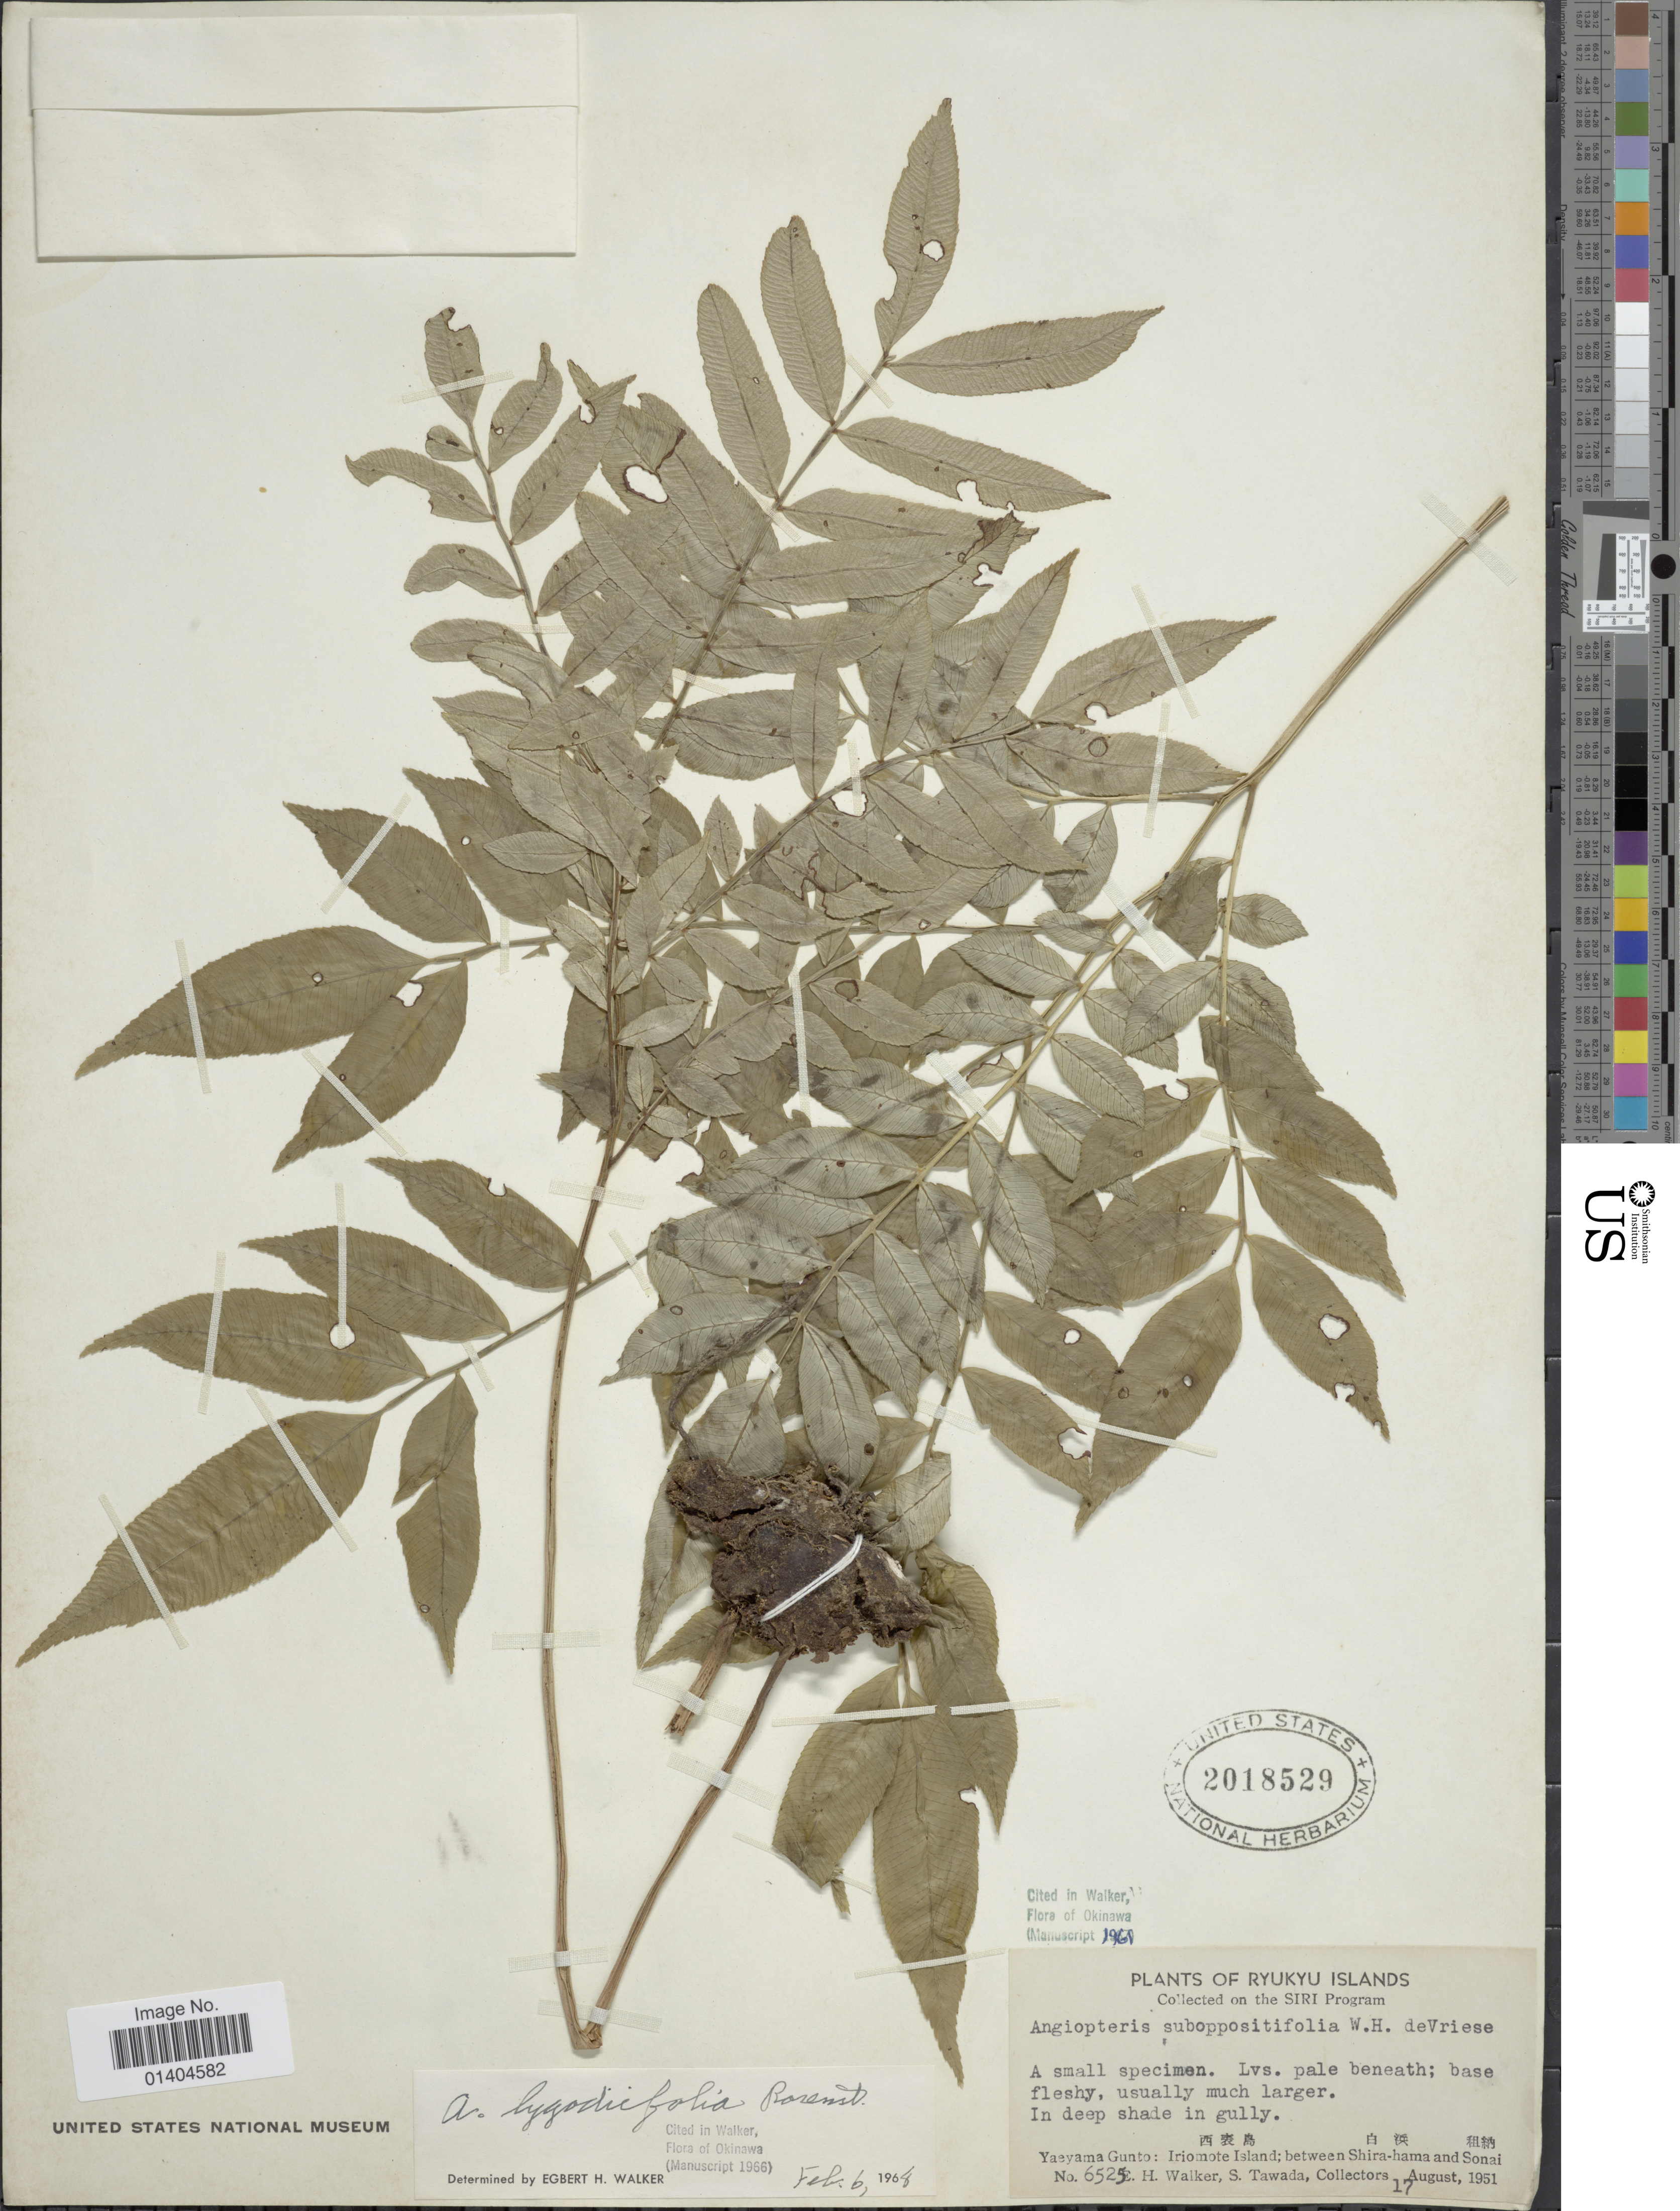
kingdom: Plantae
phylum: Tracheophyta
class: Polypodiopsida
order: Marattiales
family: Marattiaceae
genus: Angiopteris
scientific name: Angiopteris lygodiifolia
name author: Rosenst.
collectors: E. H. Walker & S. Tawada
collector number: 6525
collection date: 1951-08-17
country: Japan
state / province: Okinawa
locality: Ryukyu Islands. Yaeyama Gunto: Iriomote Island; between Shira-hama and Sonai.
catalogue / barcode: US 2018529